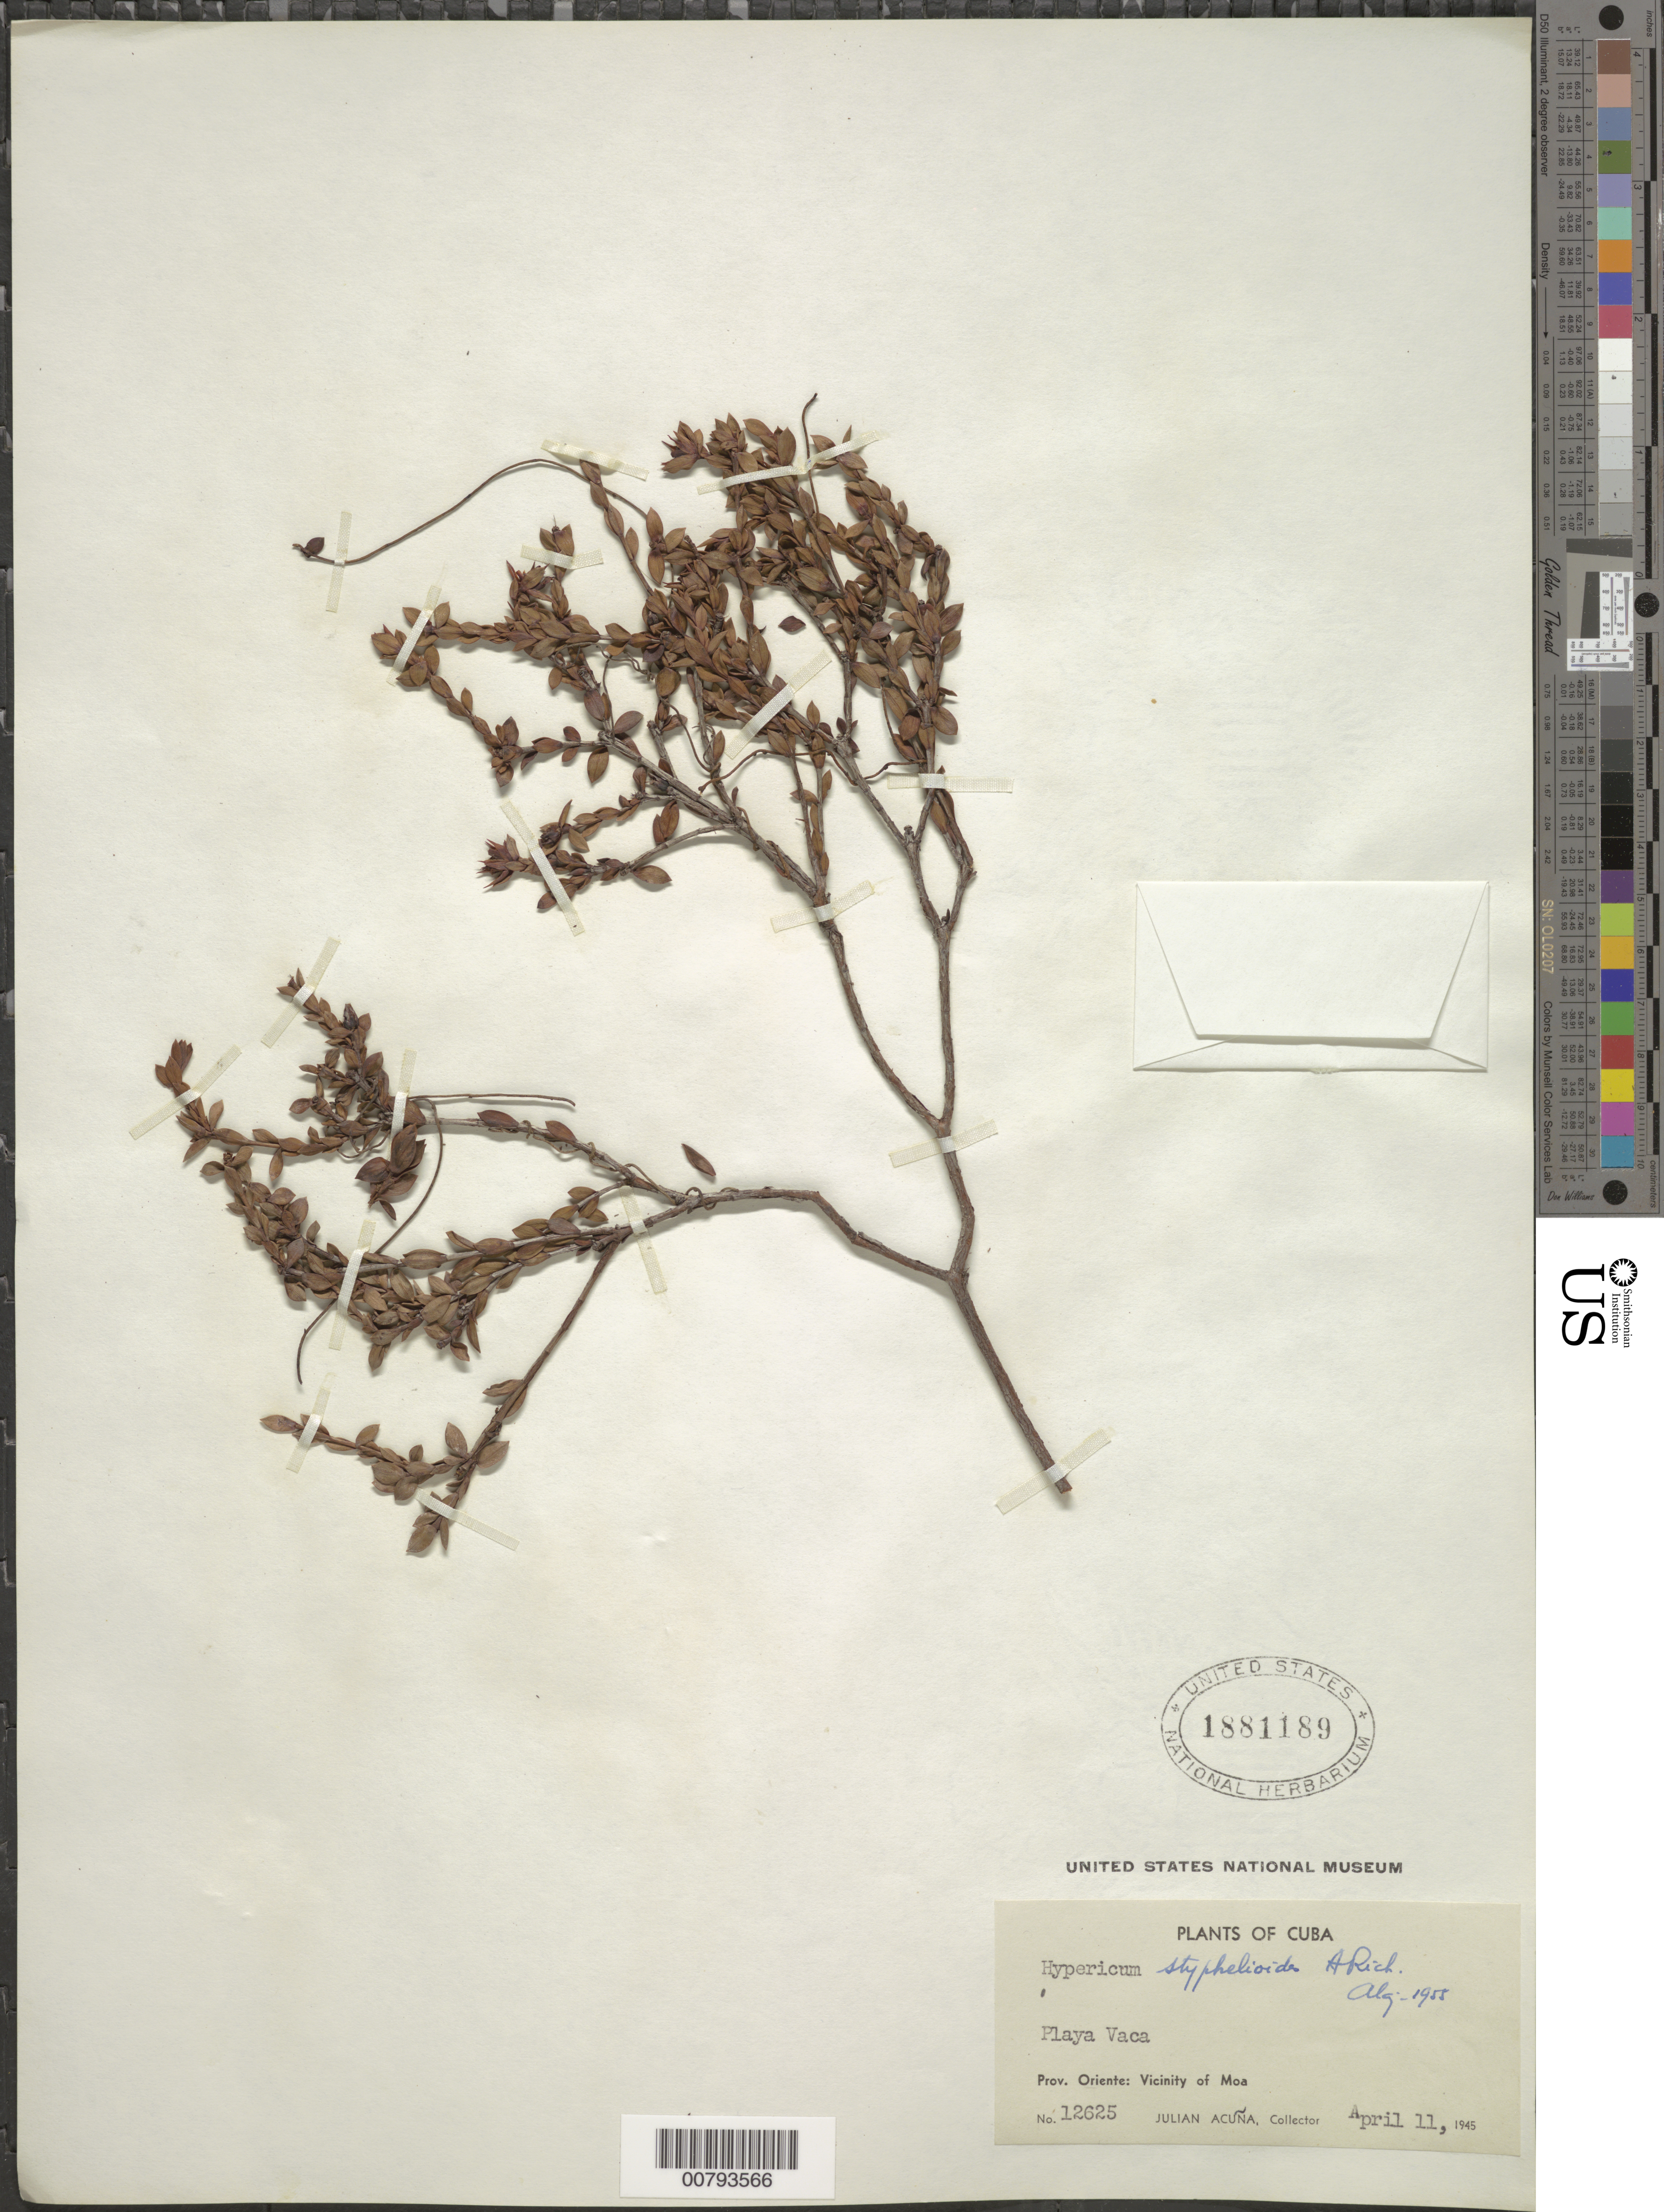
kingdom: Plantae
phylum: Tracheophyta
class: Magnoliopsida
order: Malpighiales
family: Hypericaceae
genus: Hypericum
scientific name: Hypericum styphelioides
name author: A. Rich.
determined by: Liogier, Alain H.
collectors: J. Acuña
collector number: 12625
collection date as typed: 11 Apr 1945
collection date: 1945-04-11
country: Cuba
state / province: Oriente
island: Cuba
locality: Vicinity of Moa, Playa Vaca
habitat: Playa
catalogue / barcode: US 1881189